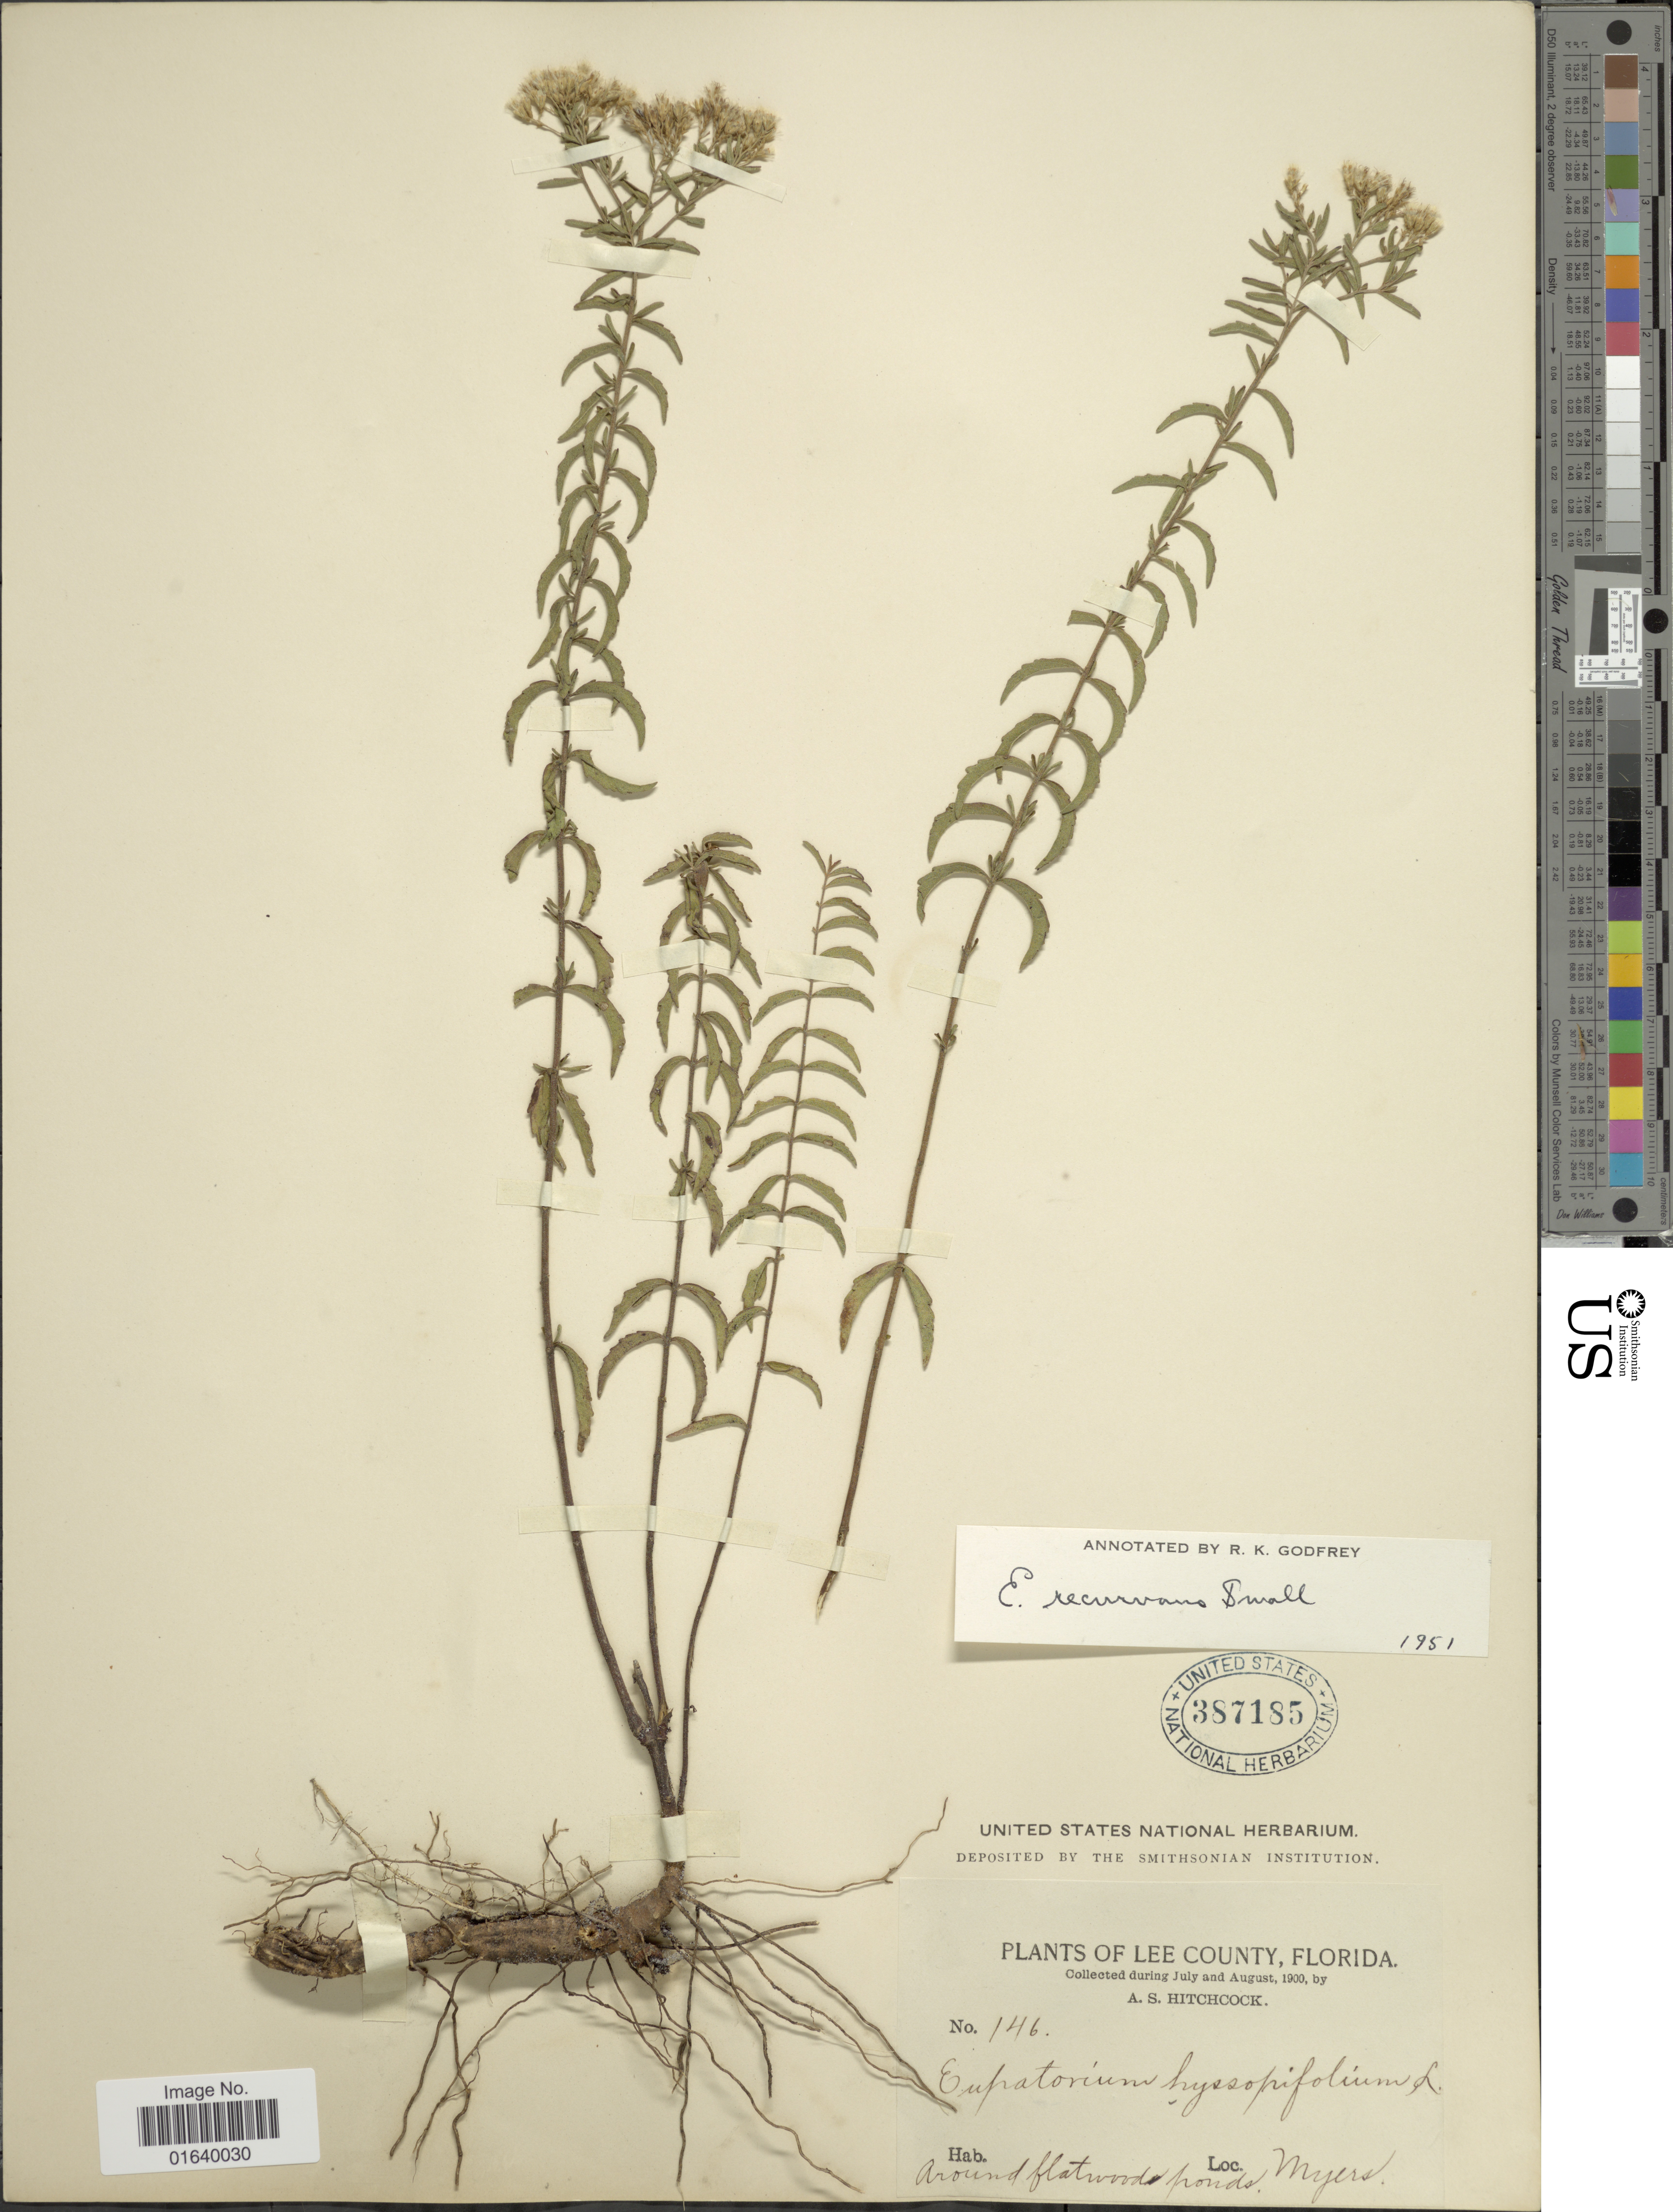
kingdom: Plantae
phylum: Tracheophyta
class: Magnoliopsida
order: Asterales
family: Asteraceae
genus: Eupatorium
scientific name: Eupatorium recurvans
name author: Small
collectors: A. S. Hitchcock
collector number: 146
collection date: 1900-07/1900-08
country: United States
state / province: Florida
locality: Florida, Lee County, Myers.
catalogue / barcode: US 387185